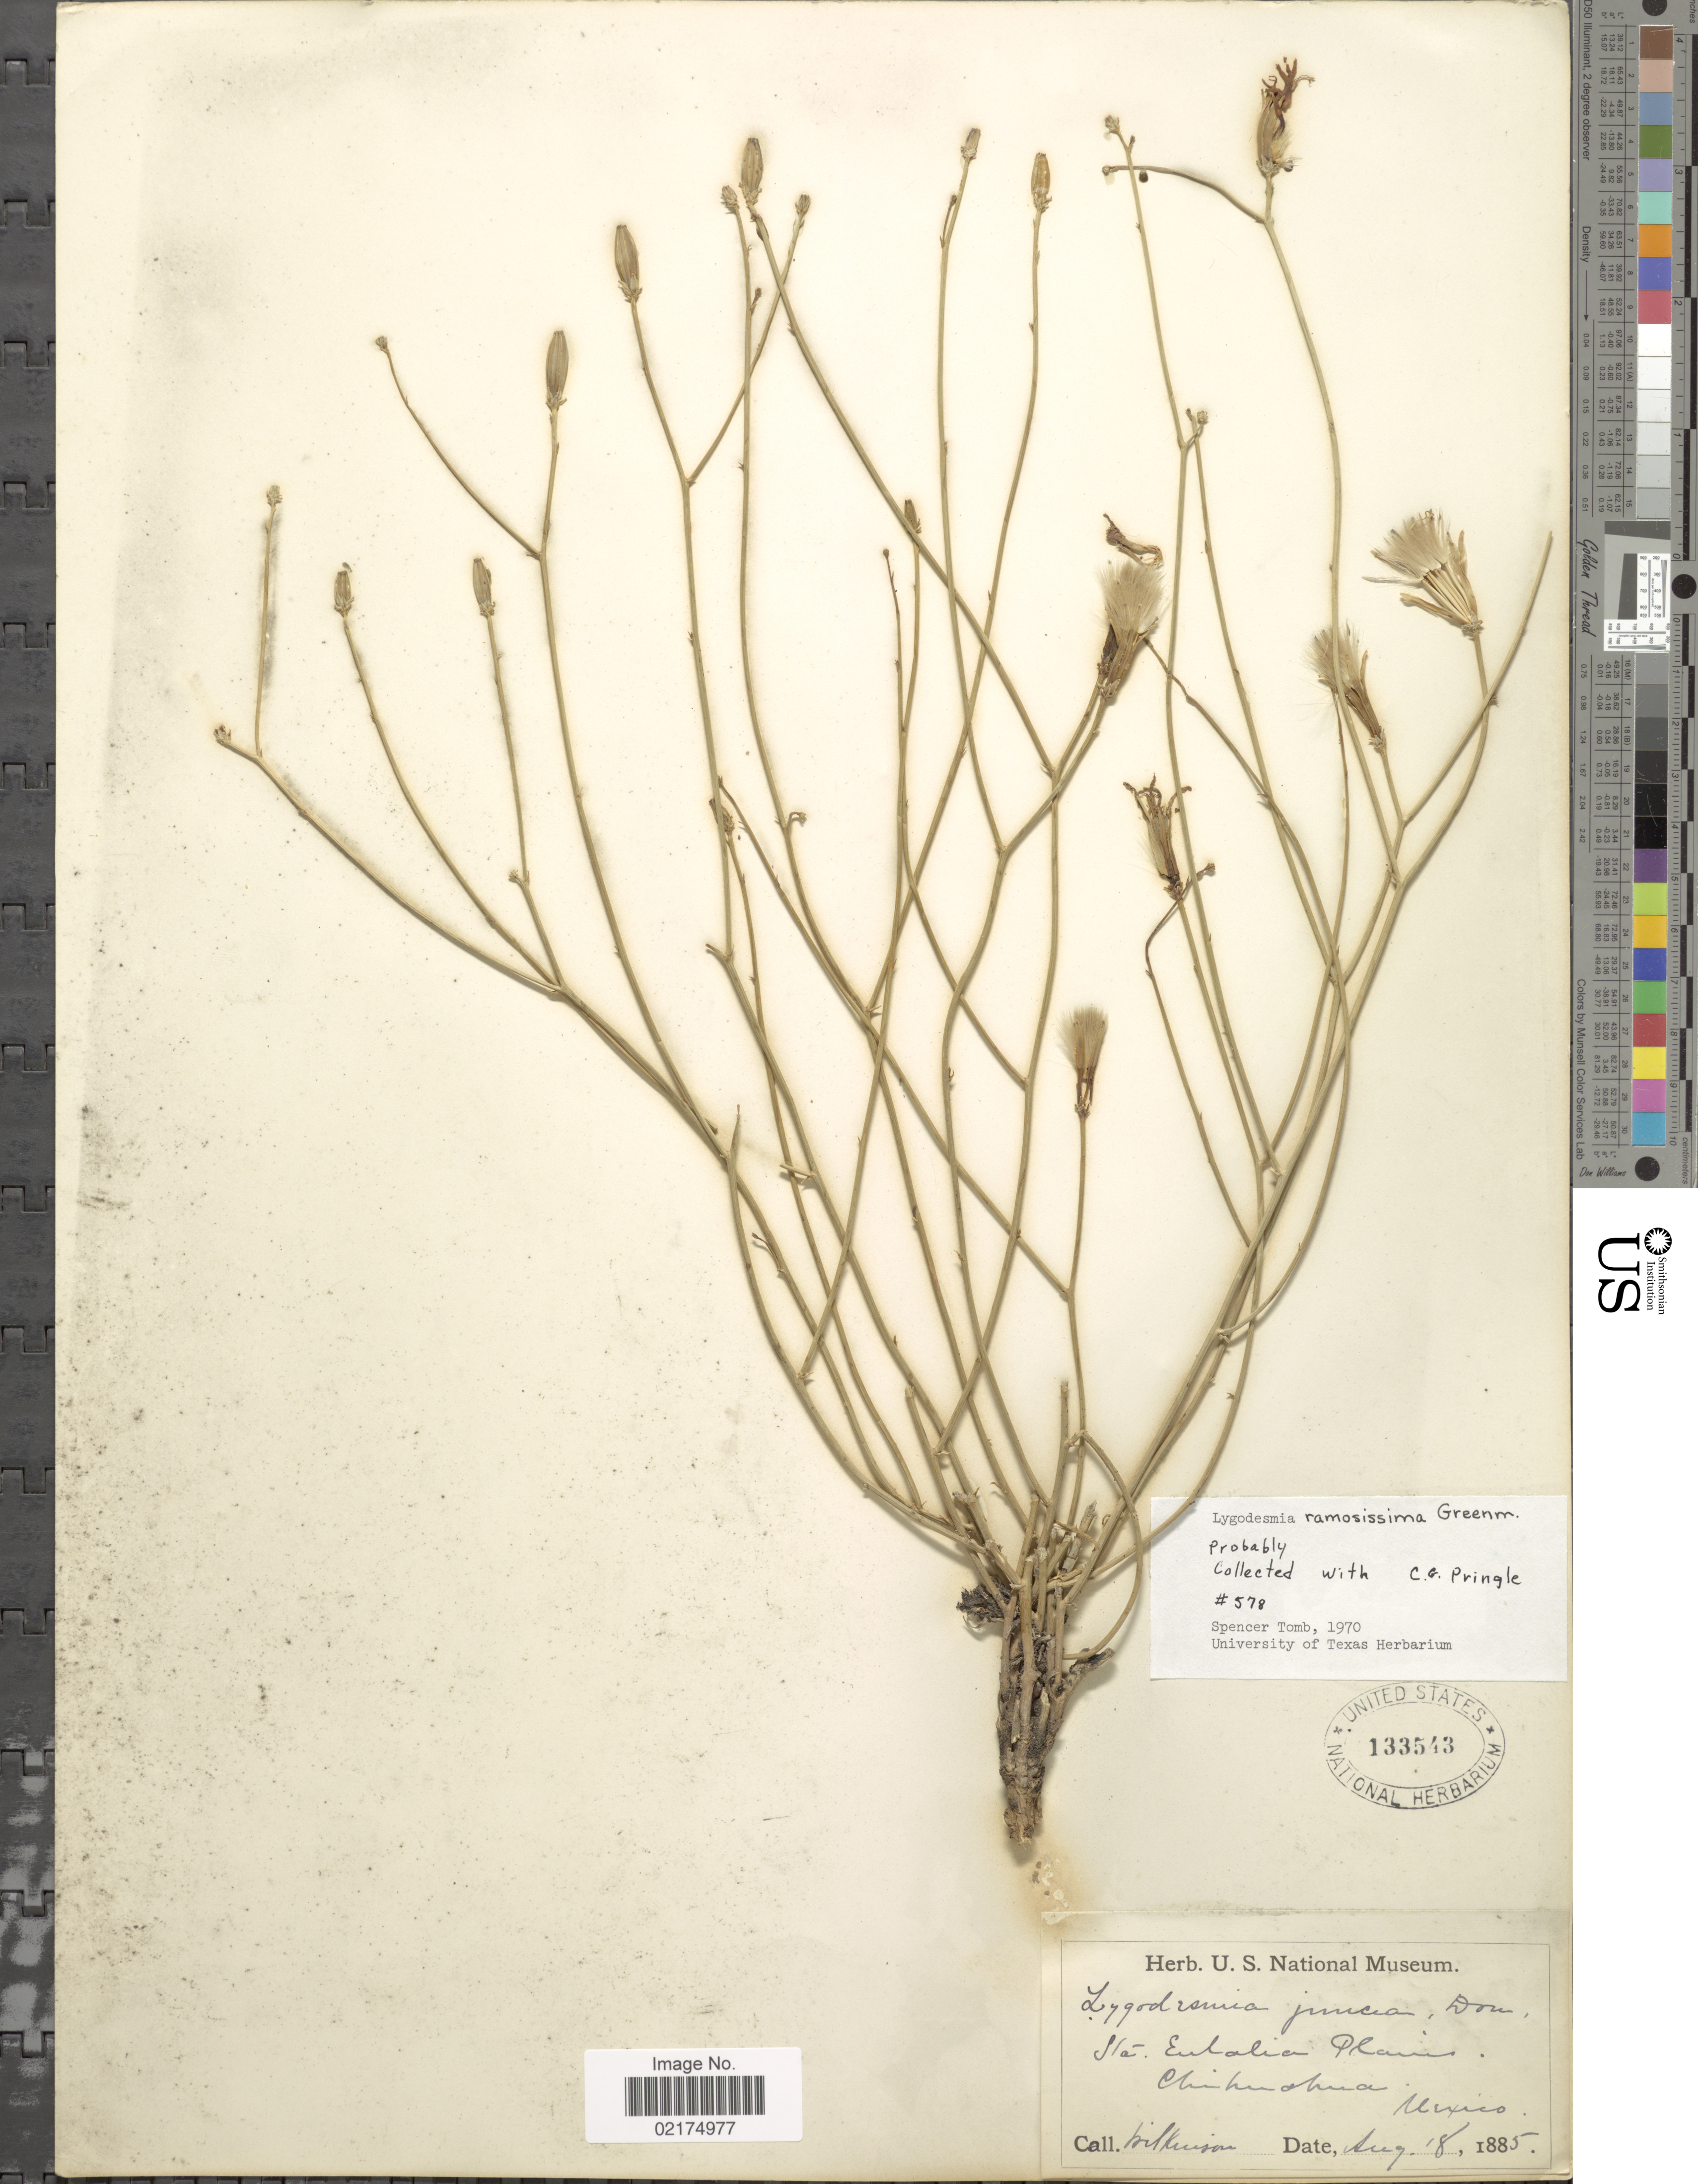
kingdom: Plantae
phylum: Tracheophyta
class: Magnoliopsida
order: Asterales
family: Asteraceae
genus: Lygodesmia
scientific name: Lygodesmia ramosissima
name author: Greenm.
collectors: Wilkinson, --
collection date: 1885-08-18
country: Mexico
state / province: Chihuahua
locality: Sta. Eutalia Plains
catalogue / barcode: US 133543